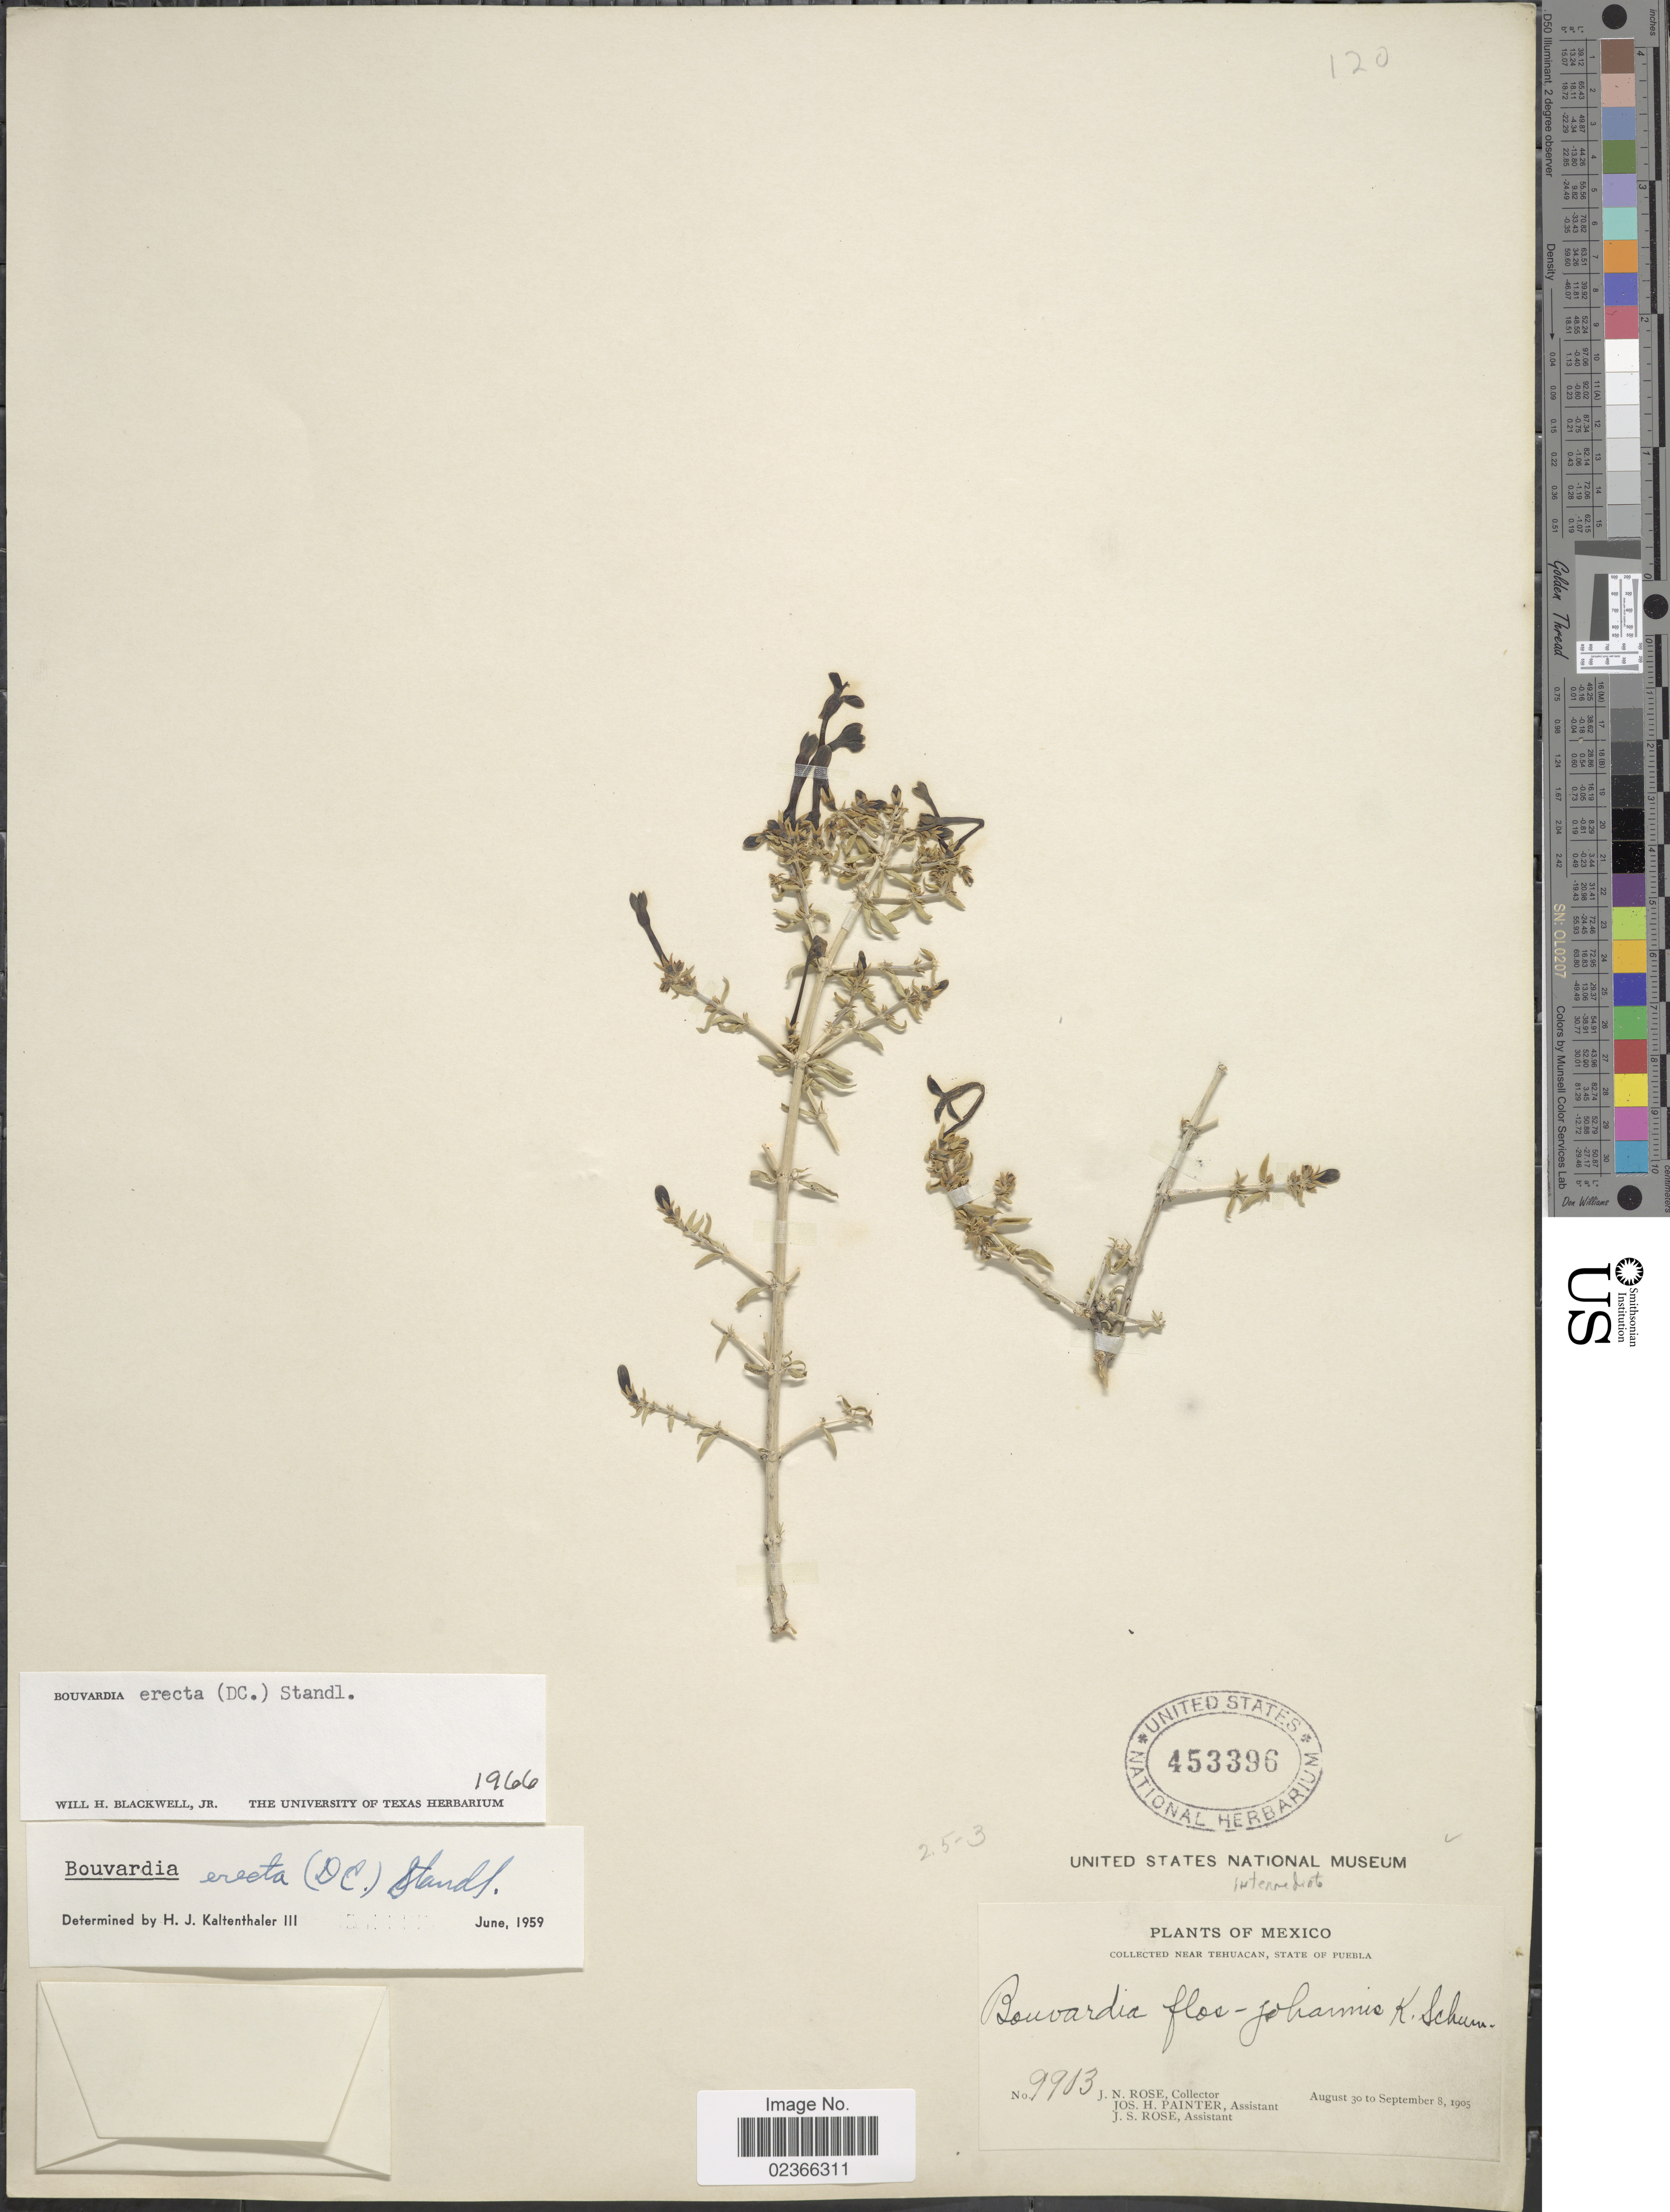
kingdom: Plantae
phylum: Tracheophyta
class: Magnoliopsida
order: Gentianales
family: Rubiaceae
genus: Bouvardia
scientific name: Bouvardia erecta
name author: (DC.) Standl.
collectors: J. N. Rose, J. H. Painter & J. S. Rose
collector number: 9913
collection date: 1905-08-30/1905-09-08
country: Mexico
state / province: Puebla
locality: Near Tehuacan, State of Puebla.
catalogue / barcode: US 453396